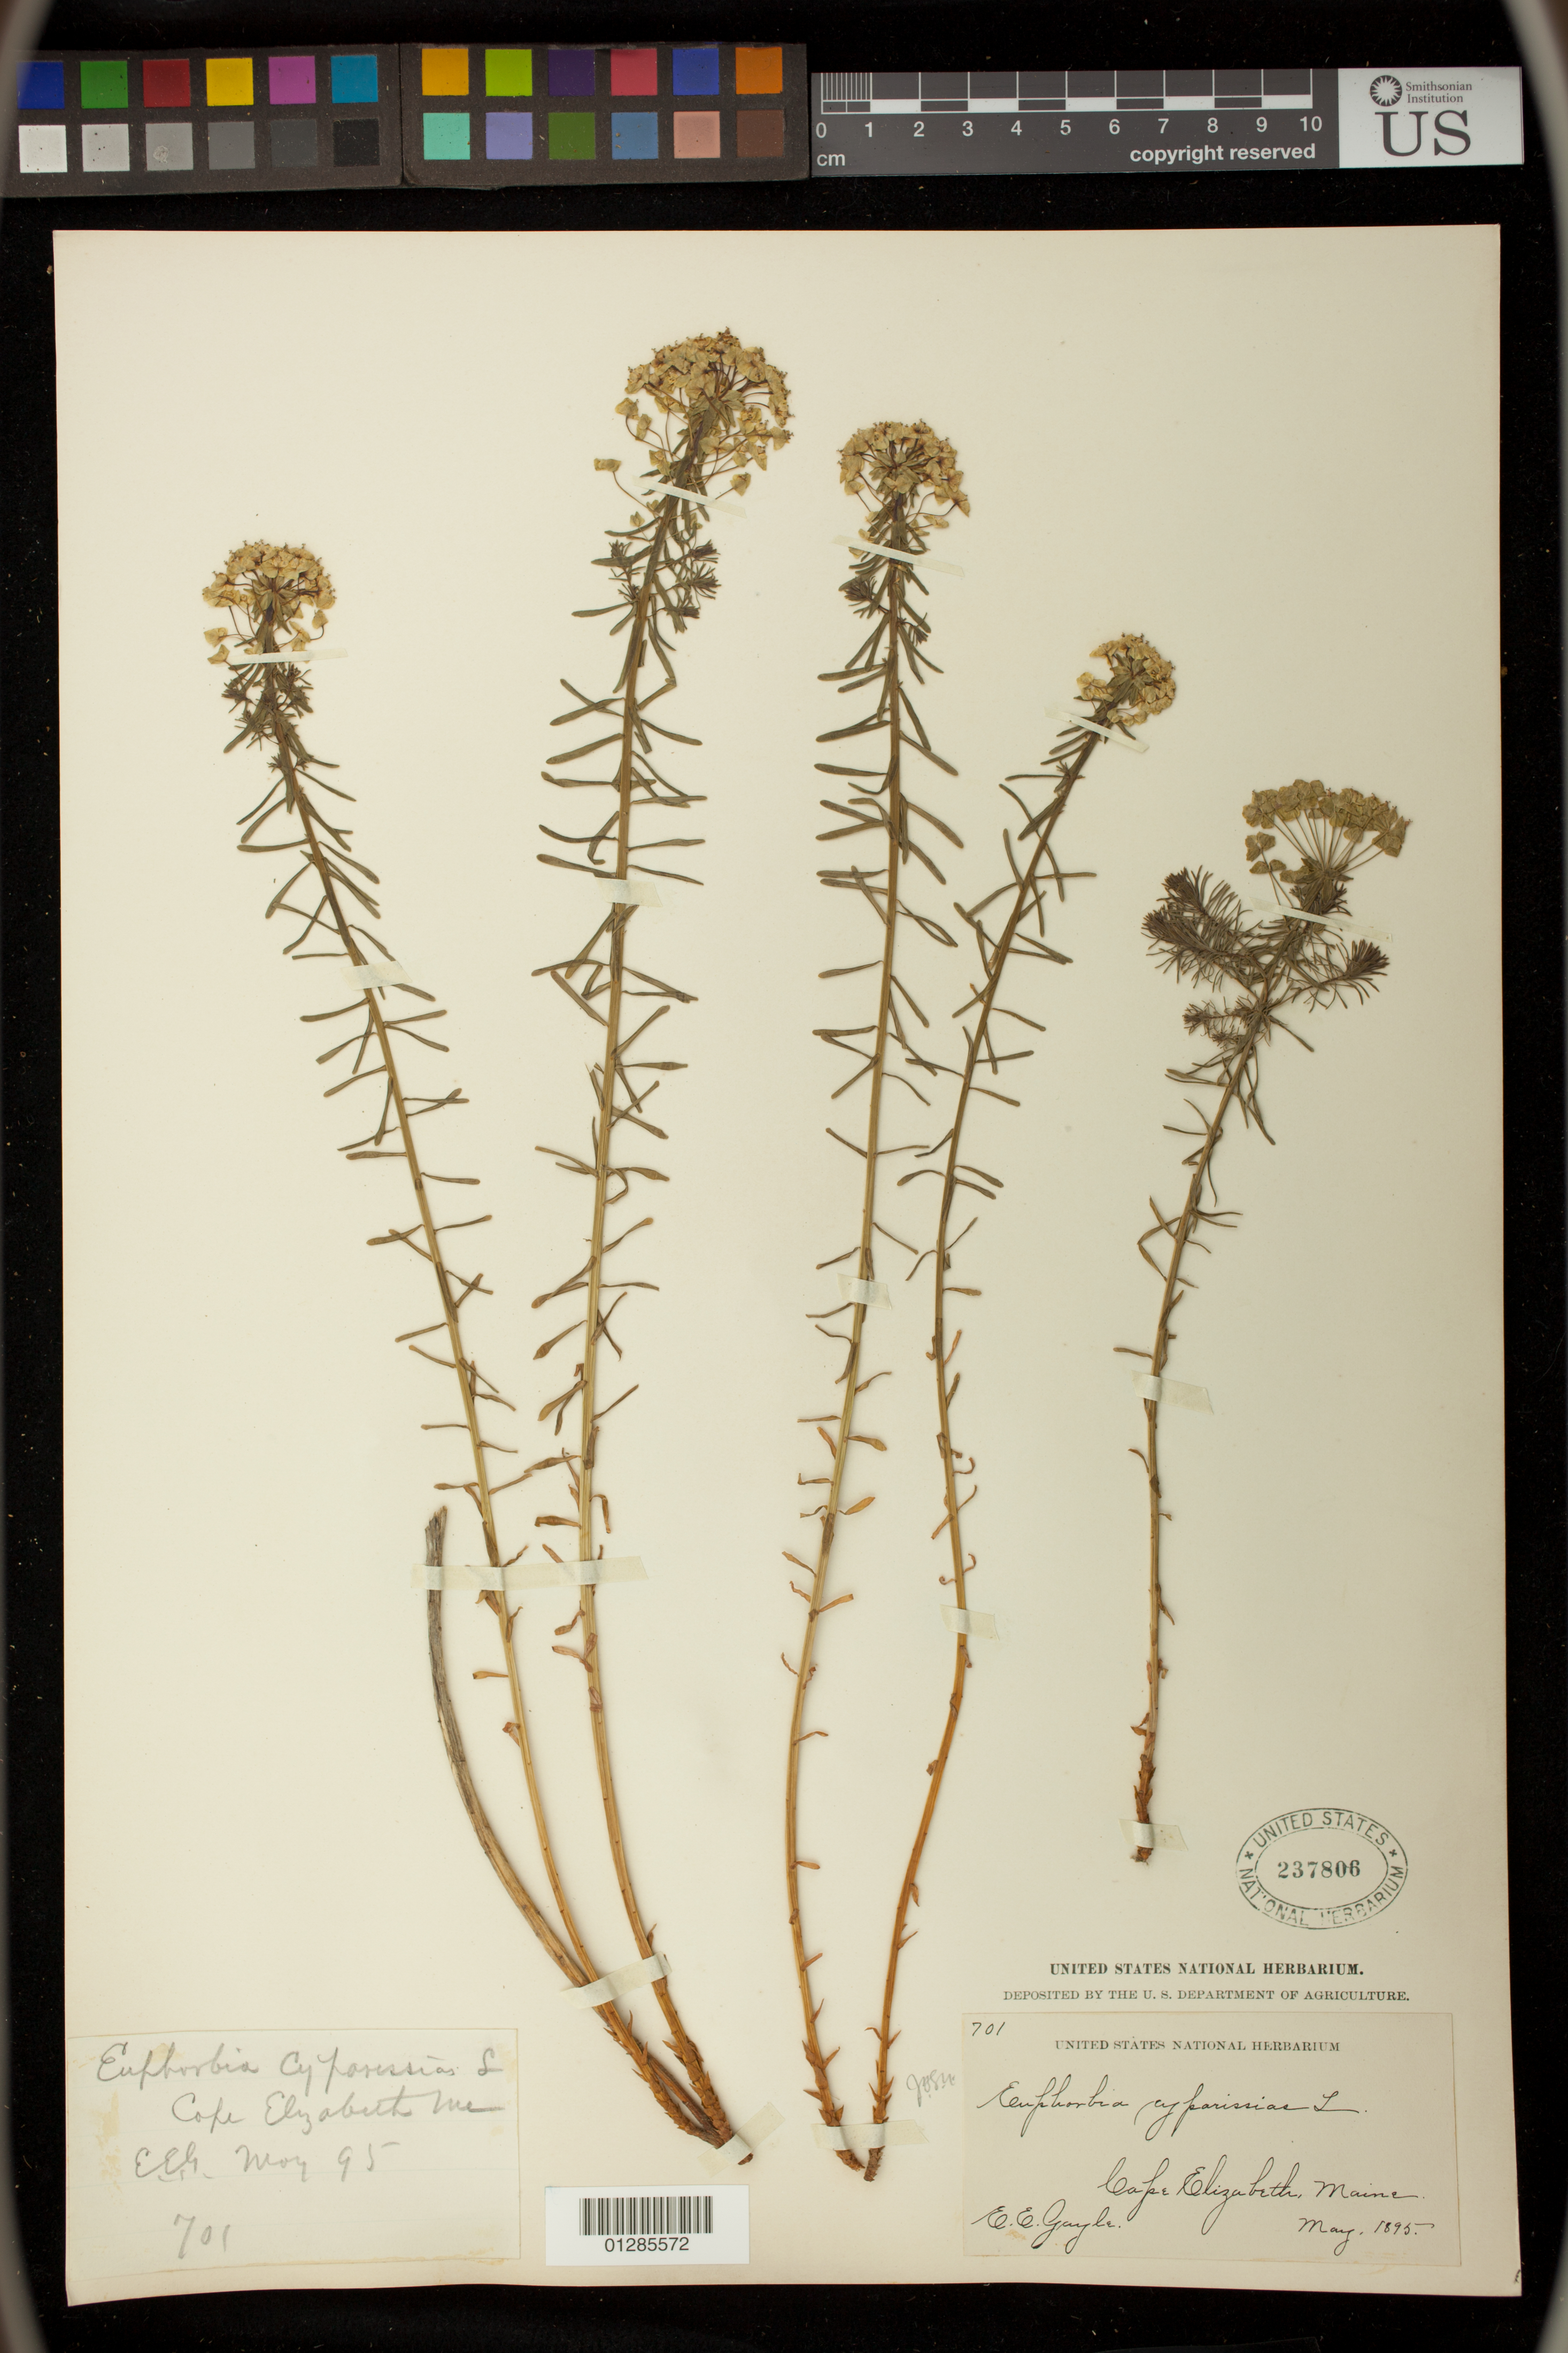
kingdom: Plantae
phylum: Tracheophyta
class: Magnoliopsida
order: Malpighiales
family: Euphorbiaceae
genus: Euphorbia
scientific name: Euphorbia cyparissias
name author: L.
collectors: E. Gayle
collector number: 701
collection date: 1895-05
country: United States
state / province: Maine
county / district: Cumberland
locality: Cape Elizabeth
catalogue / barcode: US 237806